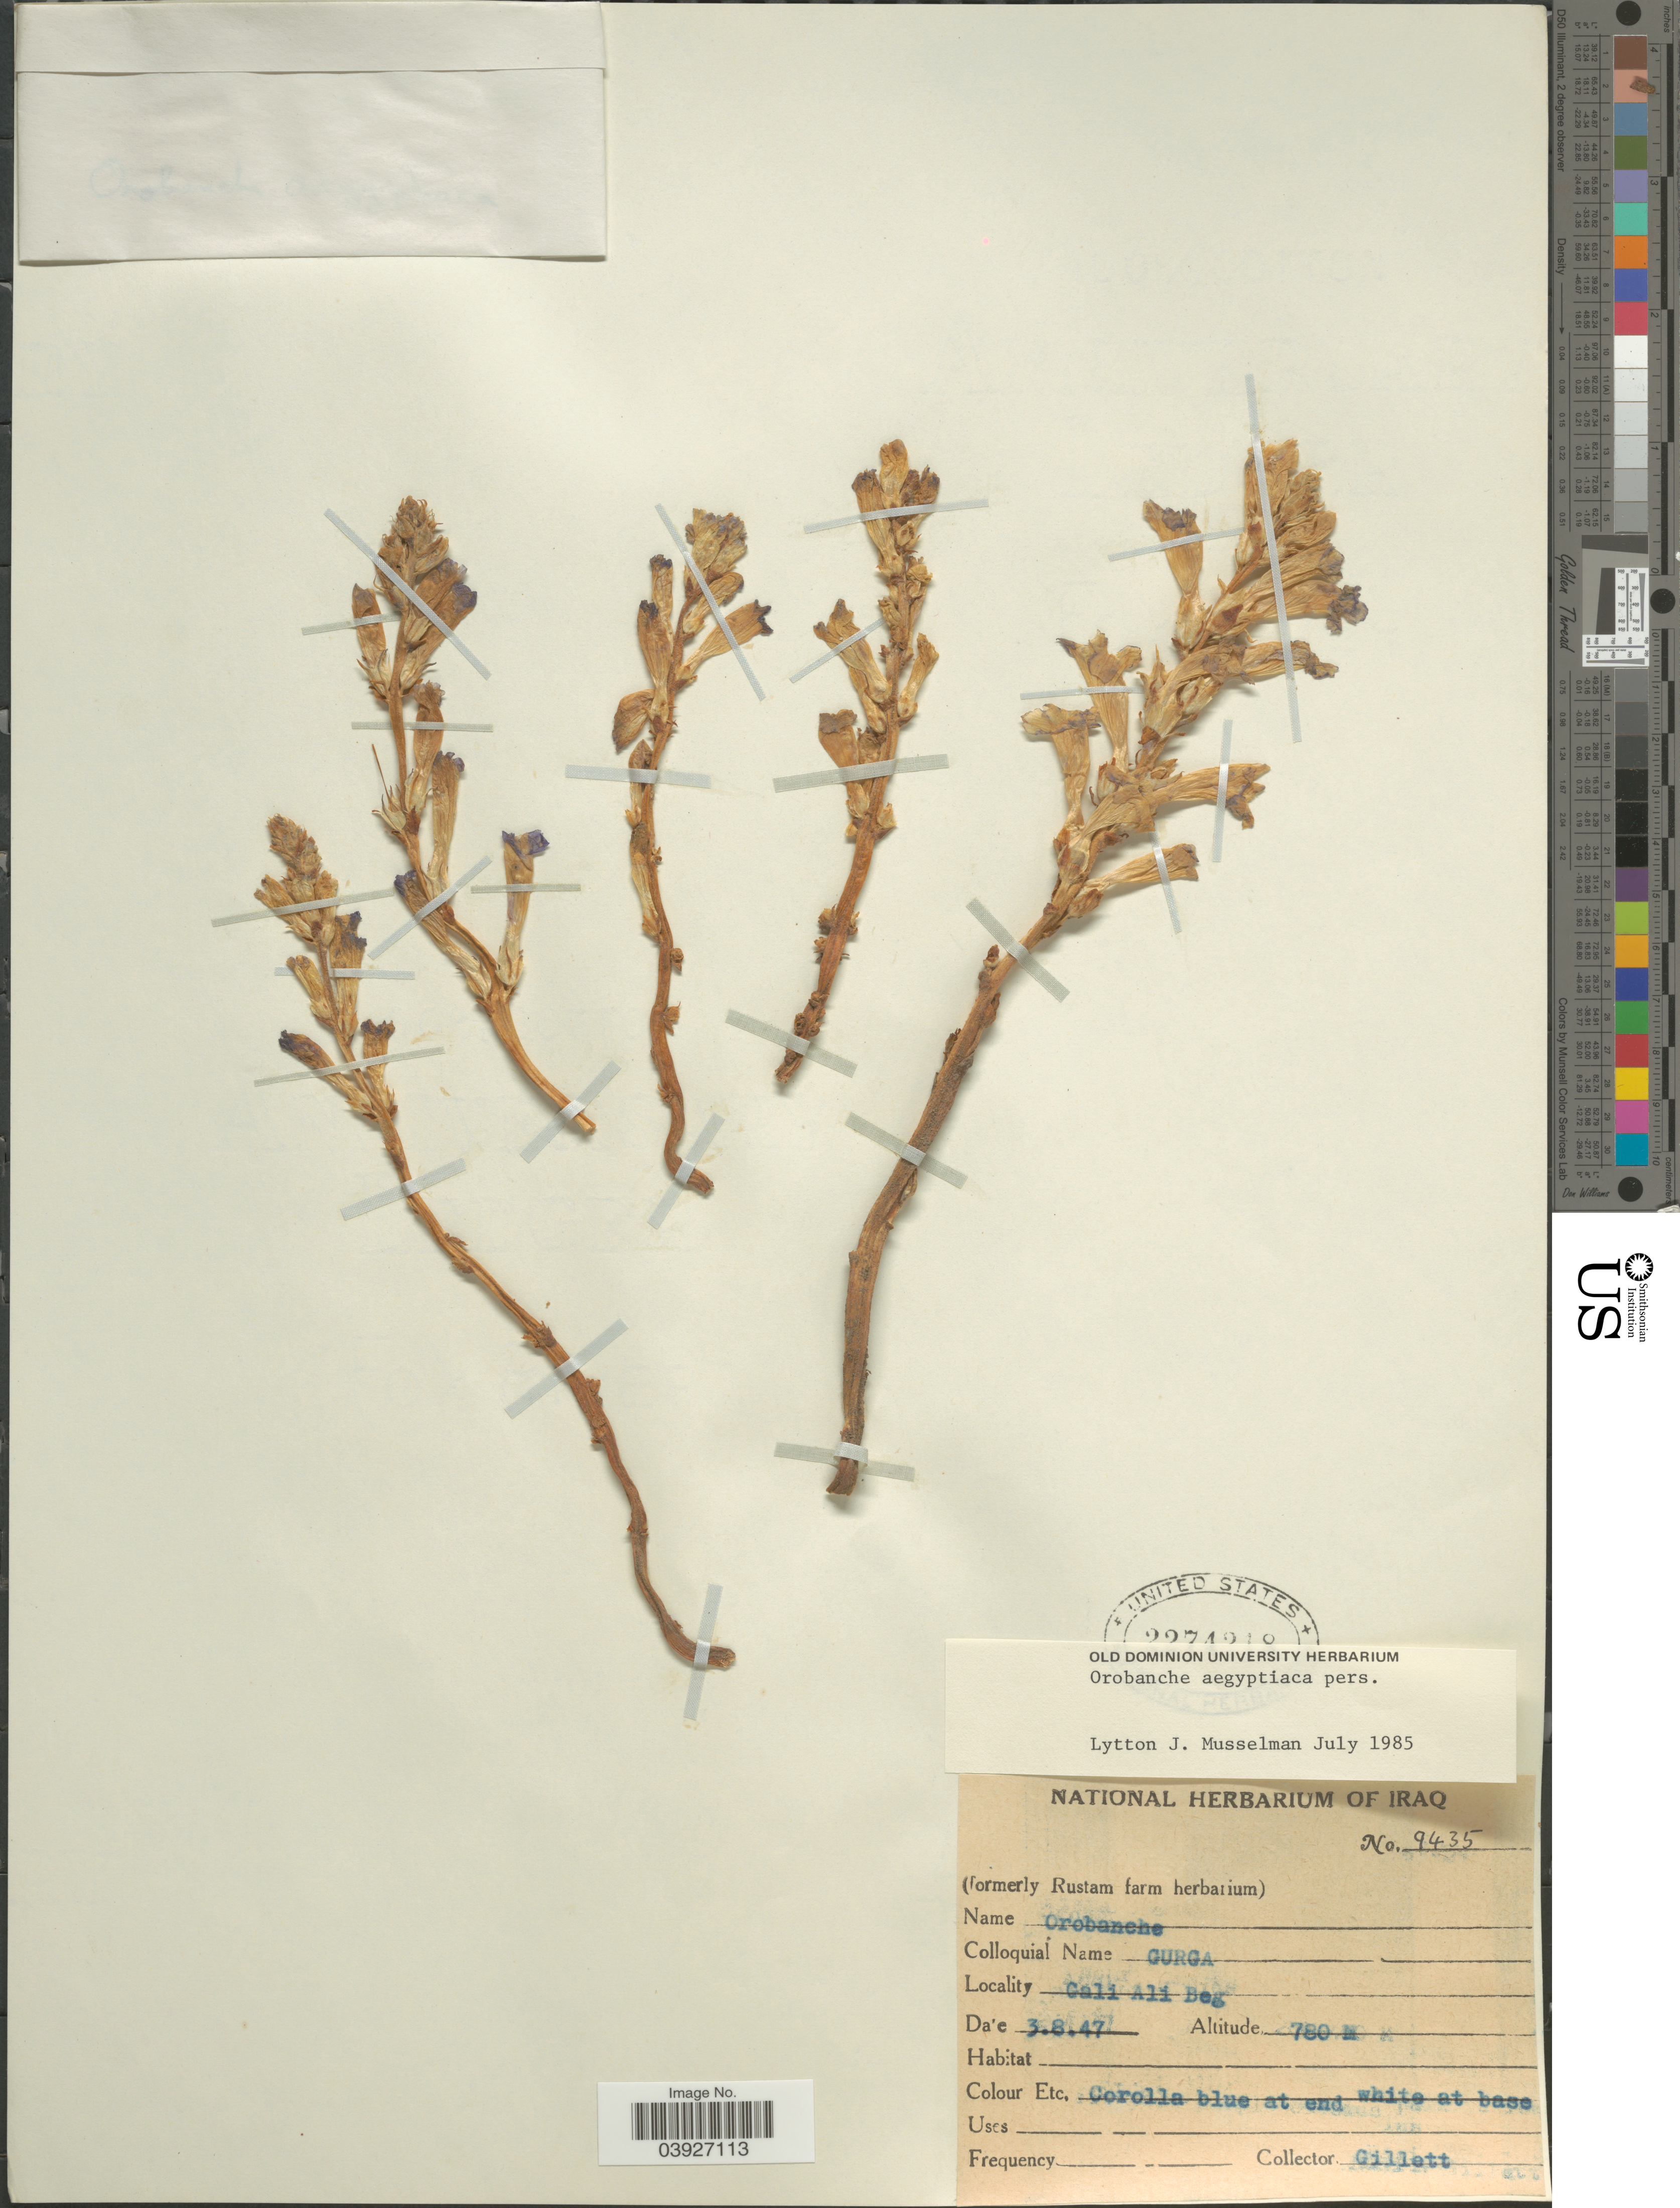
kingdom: Plantae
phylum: Tracheophyta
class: Magnoliopsida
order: Lamiales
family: Orobanchaceae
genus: Orobanche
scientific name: Orobanche aegyptiaca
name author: Pers.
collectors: Gillett, --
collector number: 9435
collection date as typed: Transcribed d/m/y: 3/8/47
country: Iraq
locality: Cali Ali Beg.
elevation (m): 780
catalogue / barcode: US 2274218